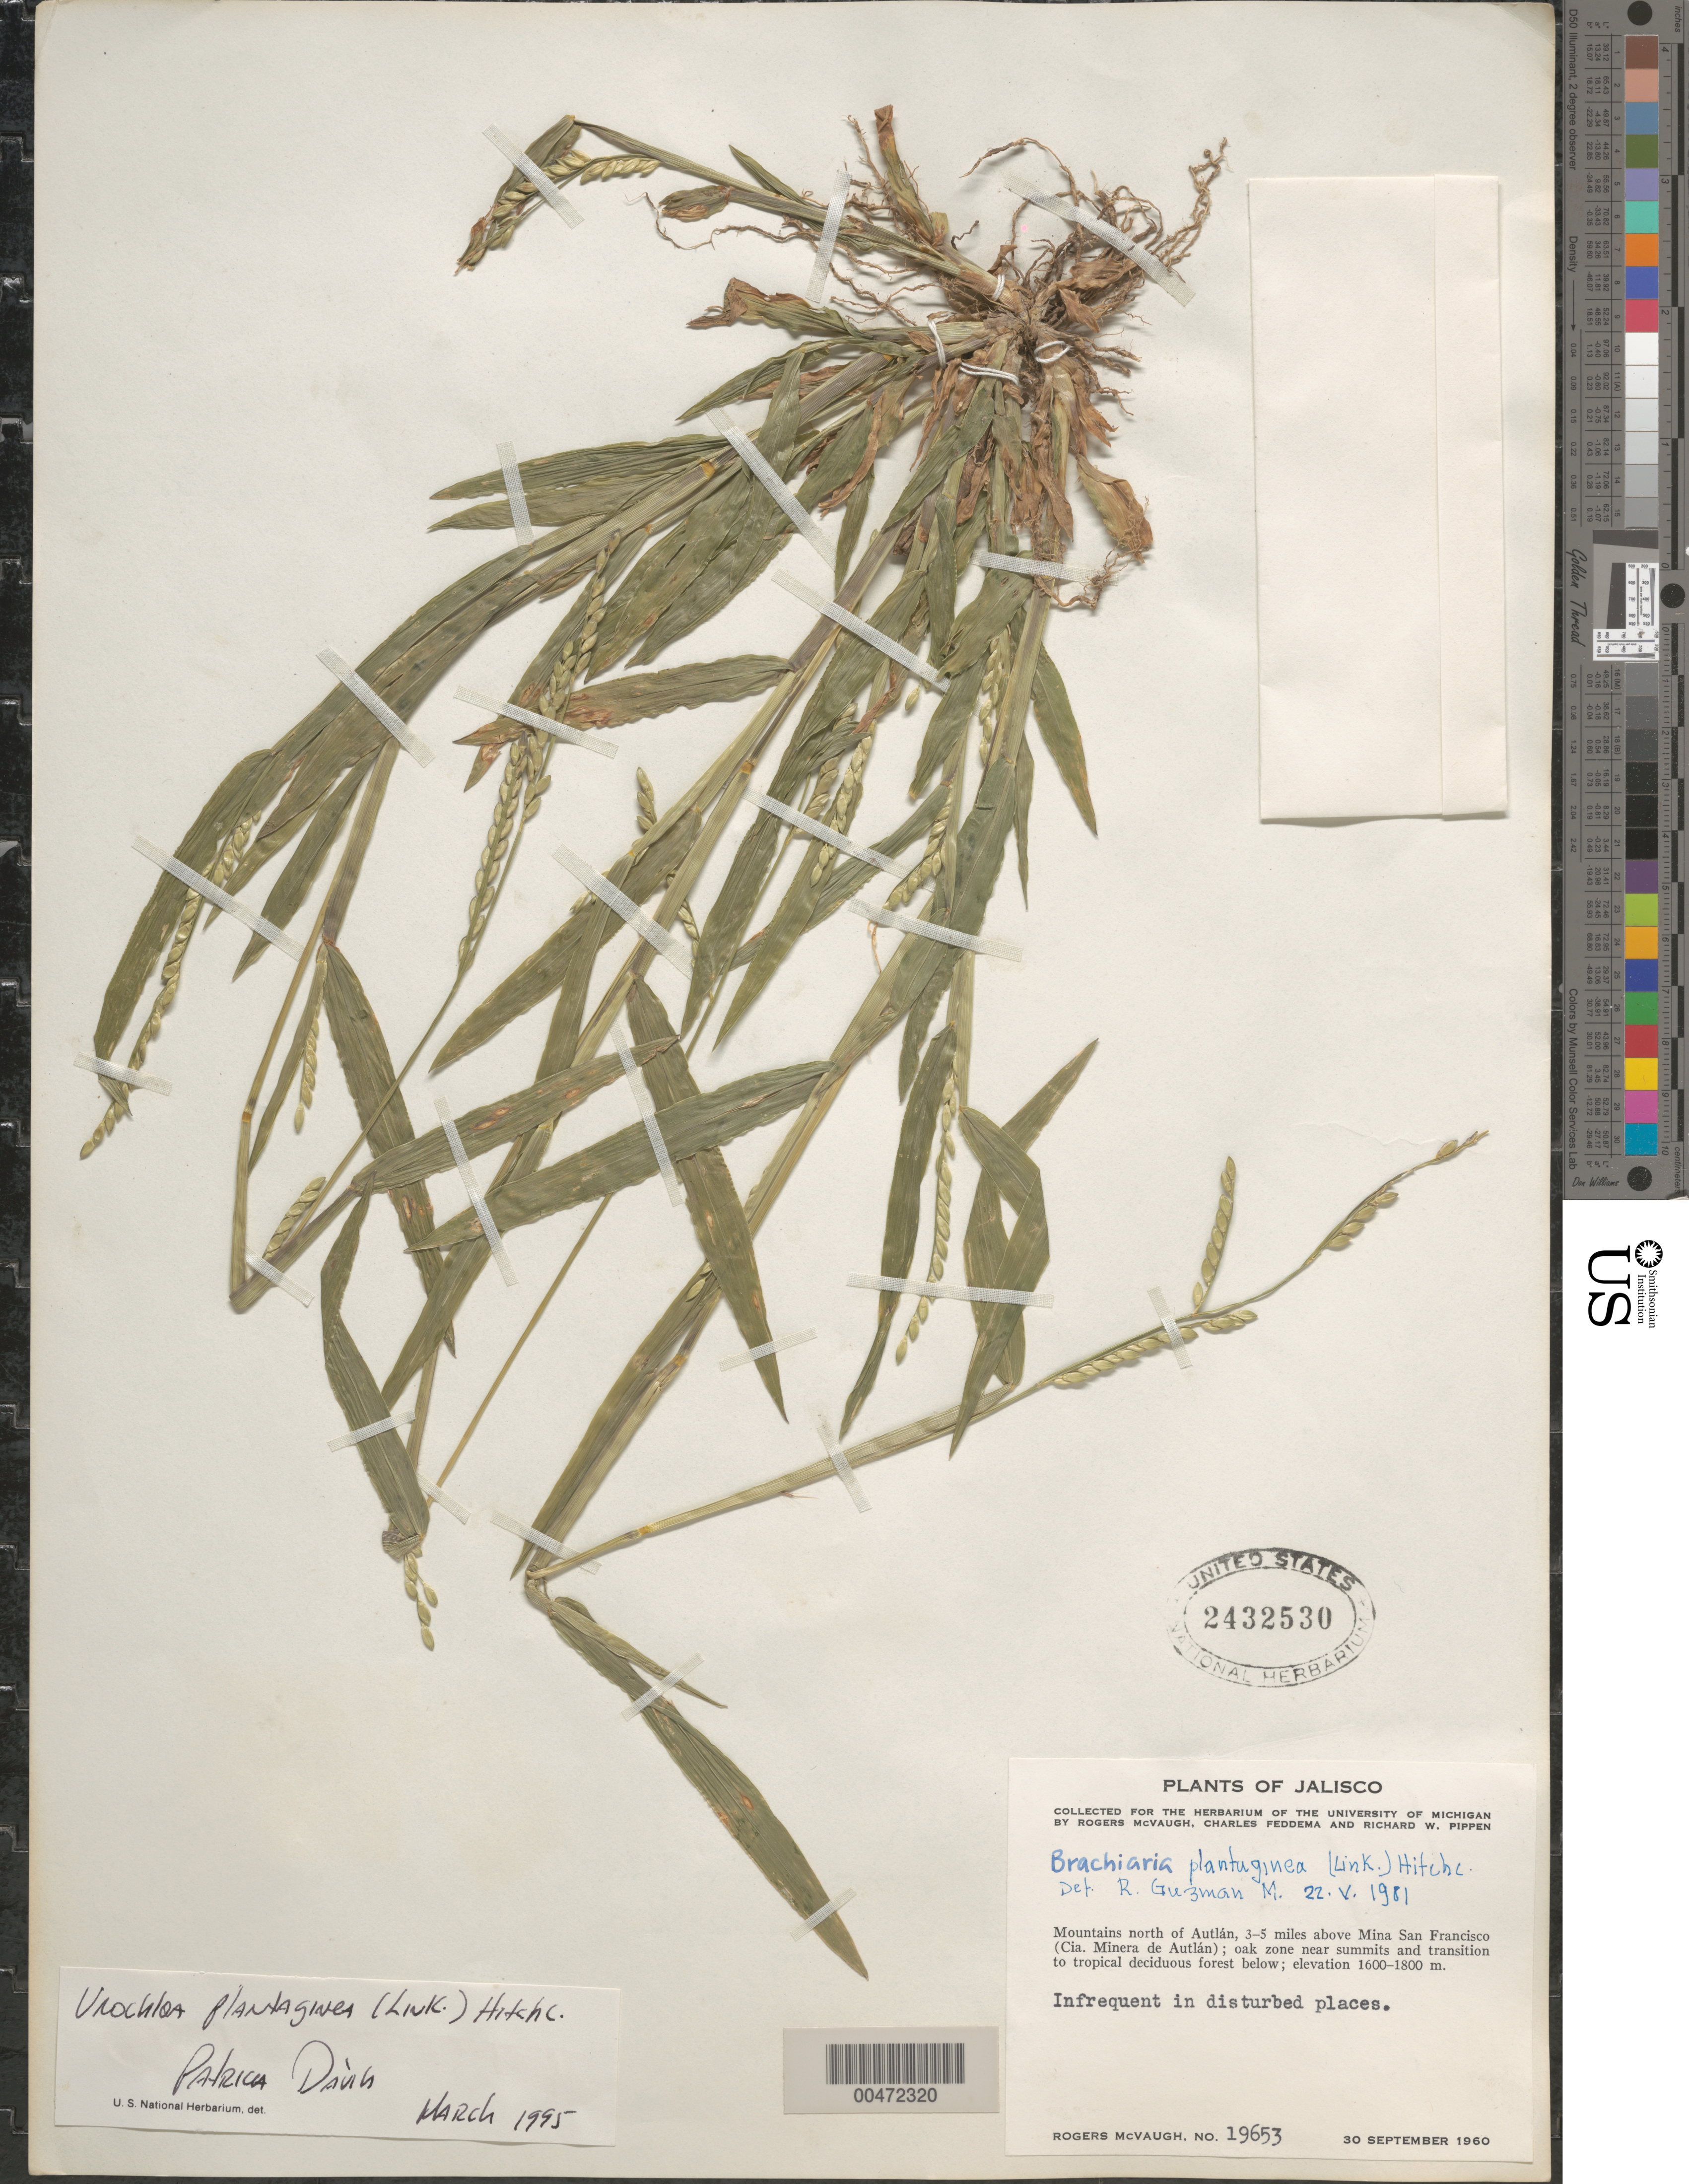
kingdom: Plantae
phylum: Tracheophyta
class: Liliopsida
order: Poales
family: Poaceae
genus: Urochloa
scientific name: Urochloa plantiginea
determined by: Dávila, P. D.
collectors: R. McVaugh, C. Feddema & R. W. Pippen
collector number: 19653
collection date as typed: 30 Sep 1960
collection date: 1960-09-30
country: Mexico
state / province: Jalisco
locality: Mts N of Autlán, 3-5 mi above Mina San Francisco (Cia. Minera de Autlán)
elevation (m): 1600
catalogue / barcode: US 2432530